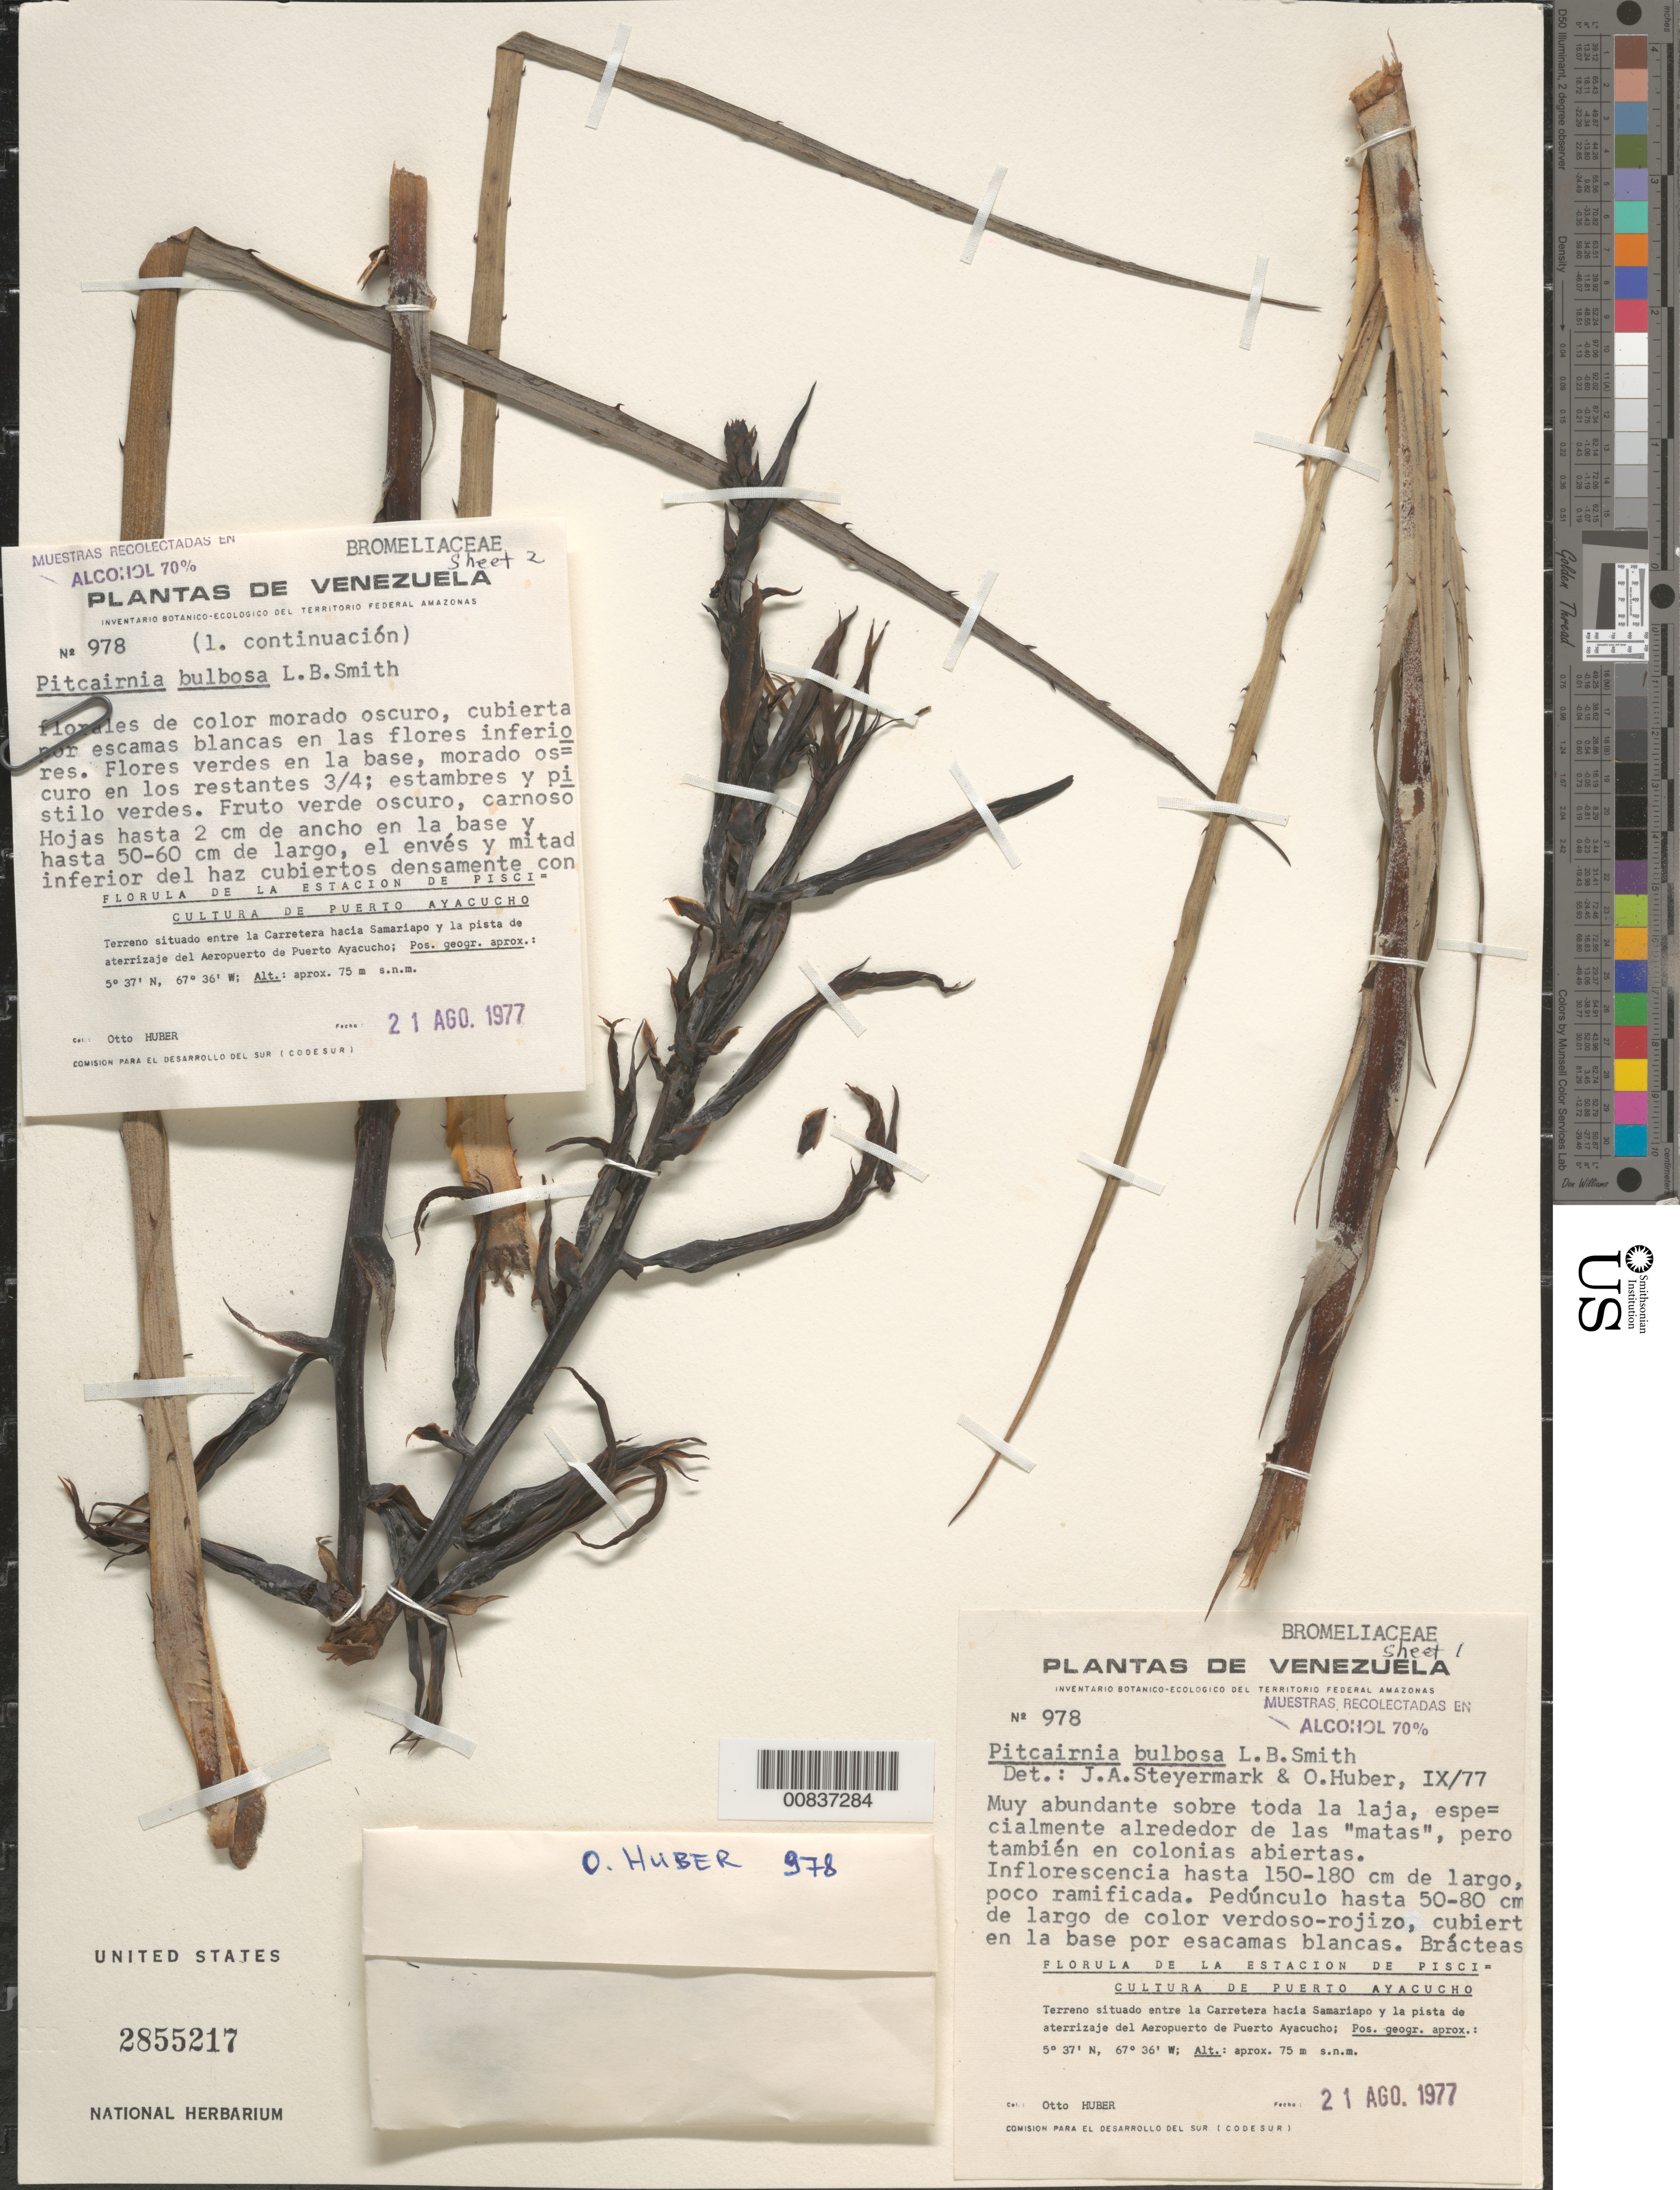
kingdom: Plantae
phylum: Tracheophyta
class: Liliopsida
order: Poales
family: Bromeliaceae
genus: Pitcairnia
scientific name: Pitcairnia bulbosa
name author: L.B. Sm.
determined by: Steyermark, J. A.; Huber, O.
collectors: O. Huber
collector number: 978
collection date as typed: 21-Aug-77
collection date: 1977-08-21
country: Venezuela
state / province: Amazonas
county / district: Atures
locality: Puerto Ayacucho, carretera hacia Samariapo y la pista de aterrizaje del Aeropuerto de Puerto Ayacucho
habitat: Sobre toda la laja, especialmente alrededor de las "matas", pero también en colonias abiertas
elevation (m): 75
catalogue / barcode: US 2855217